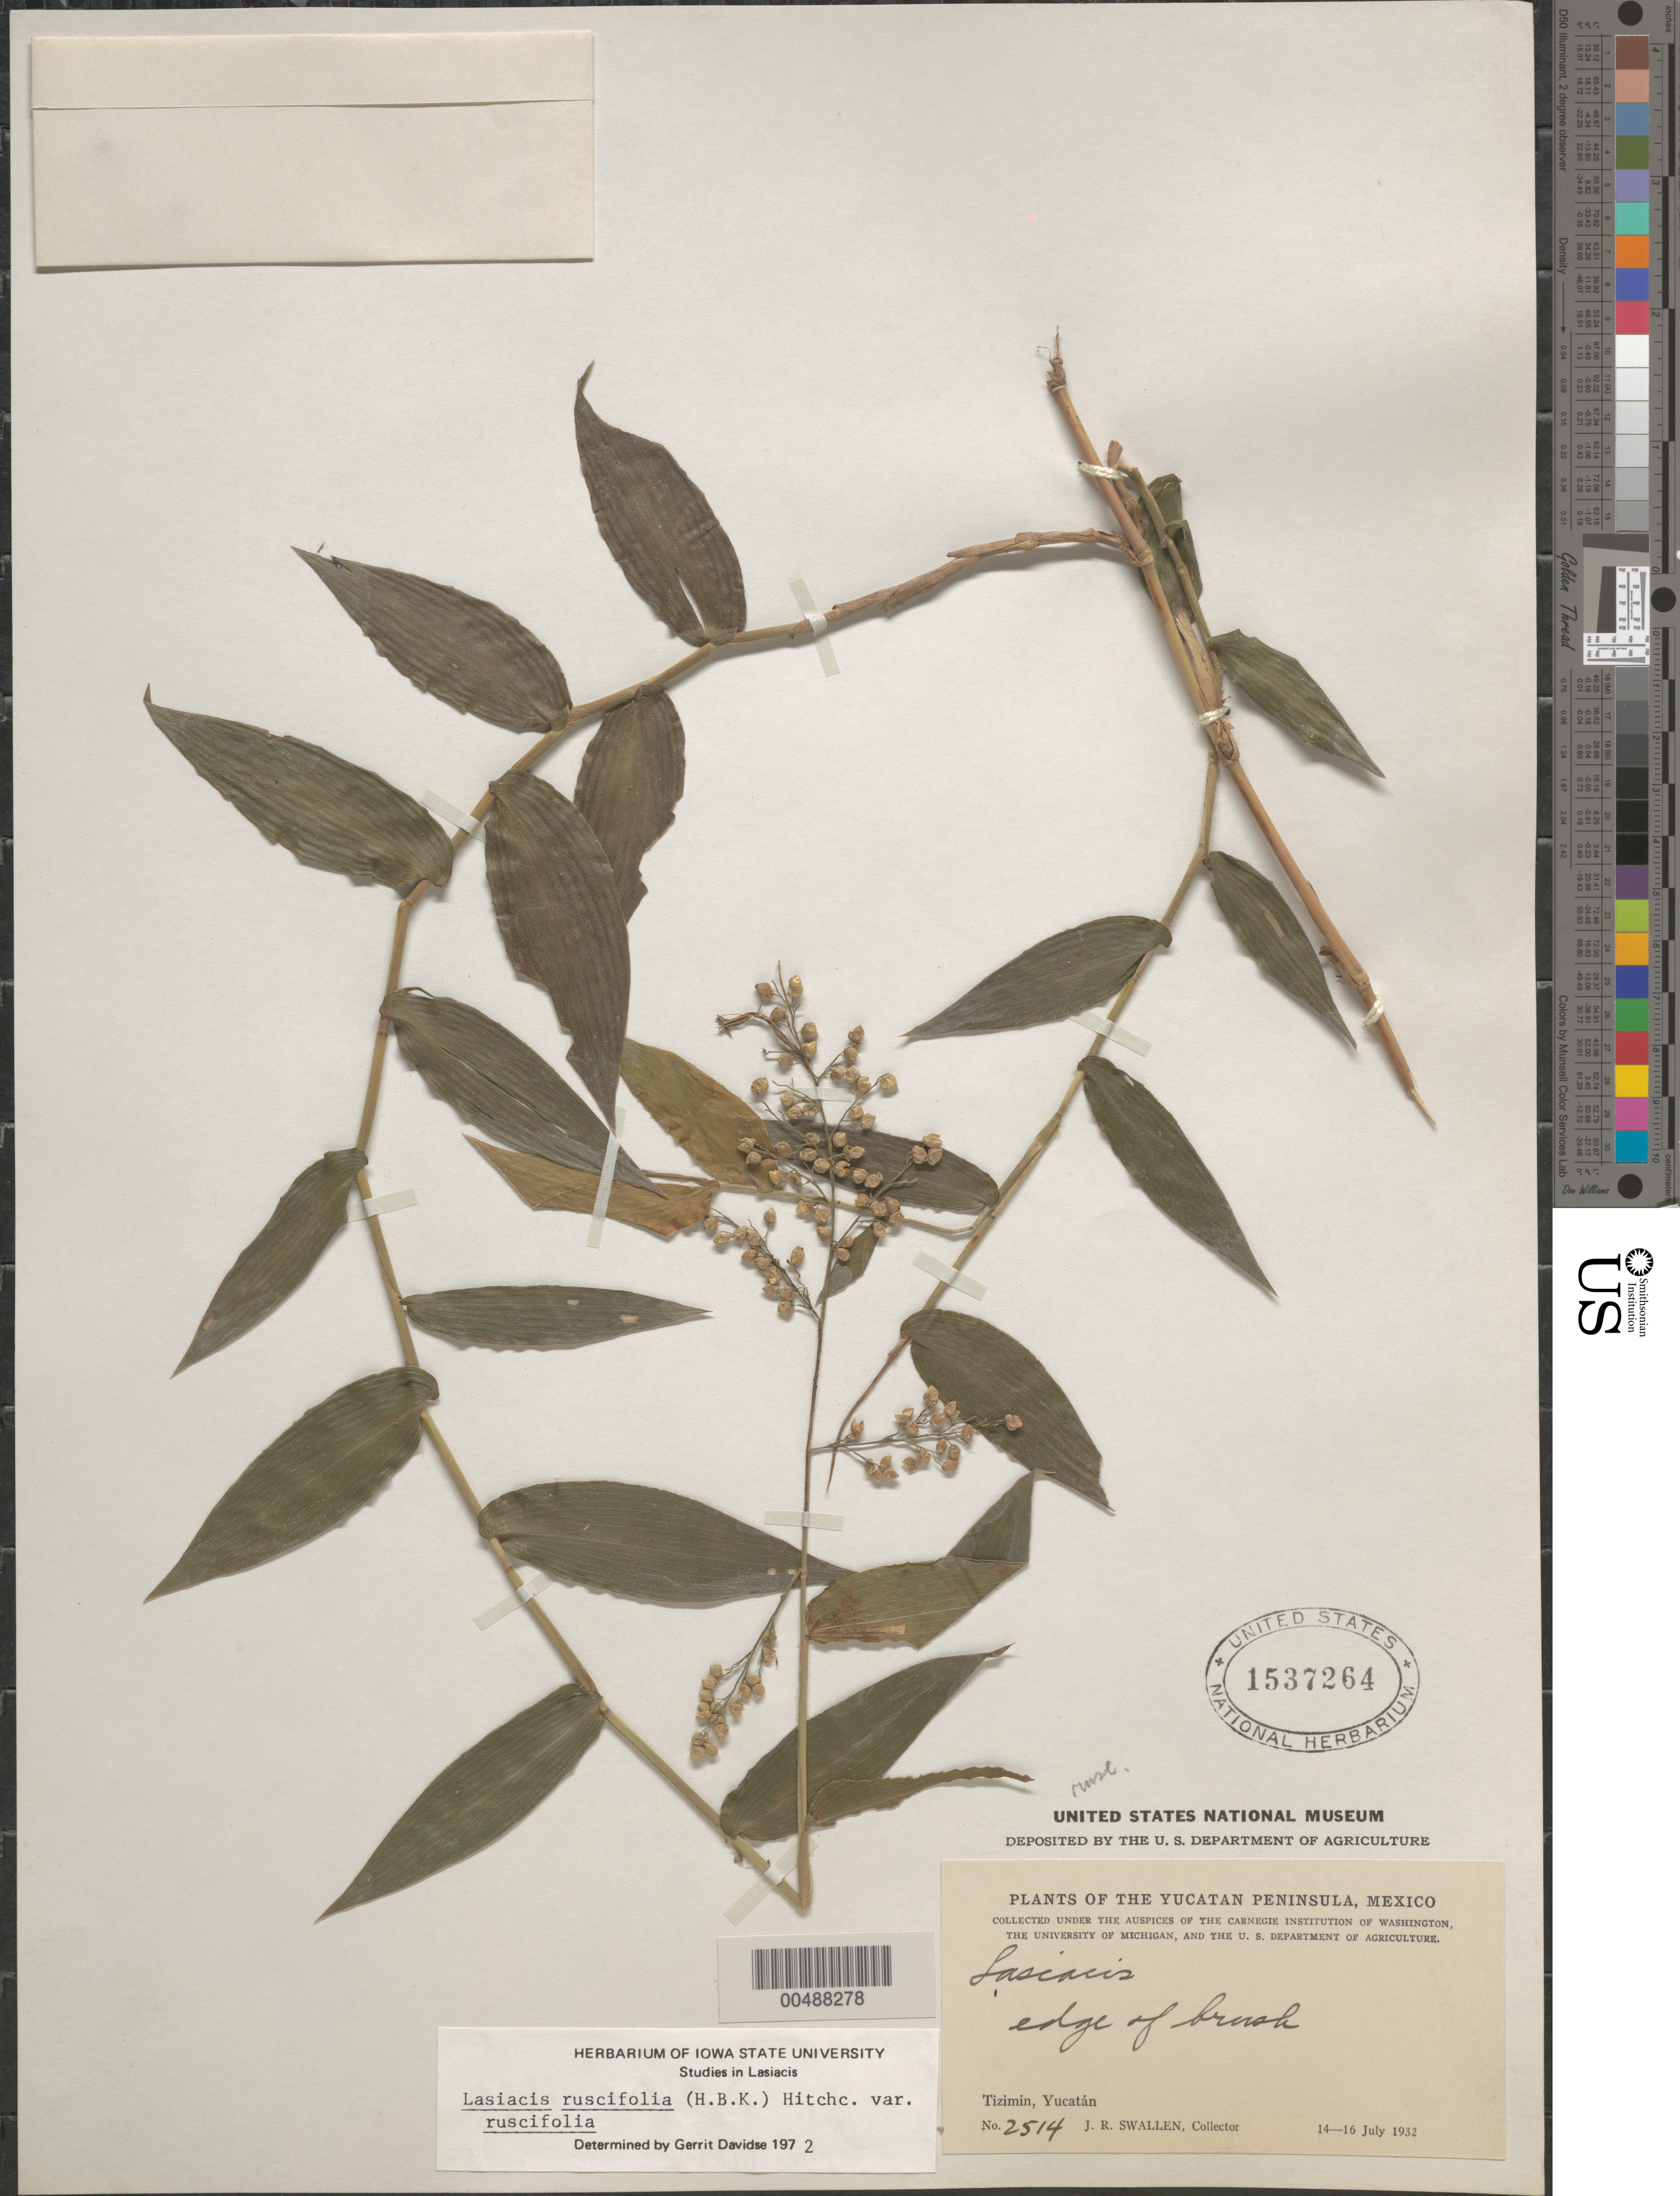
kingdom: Plantae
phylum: Tracheophyta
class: Liliopsida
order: Poales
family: Poaceae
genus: Lasiacis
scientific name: Lasiacis ruscifolia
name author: (Kunth) Hitchc.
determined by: Davidse, Gerrit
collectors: J. R. Swallen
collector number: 2514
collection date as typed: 14 Jul 1932 to 16 Jul 1932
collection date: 1932-07-14/1932-07-16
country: Mexico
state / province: Yucatan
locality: Yucatan Peninsula, Tizimin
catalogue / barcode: US 1537264